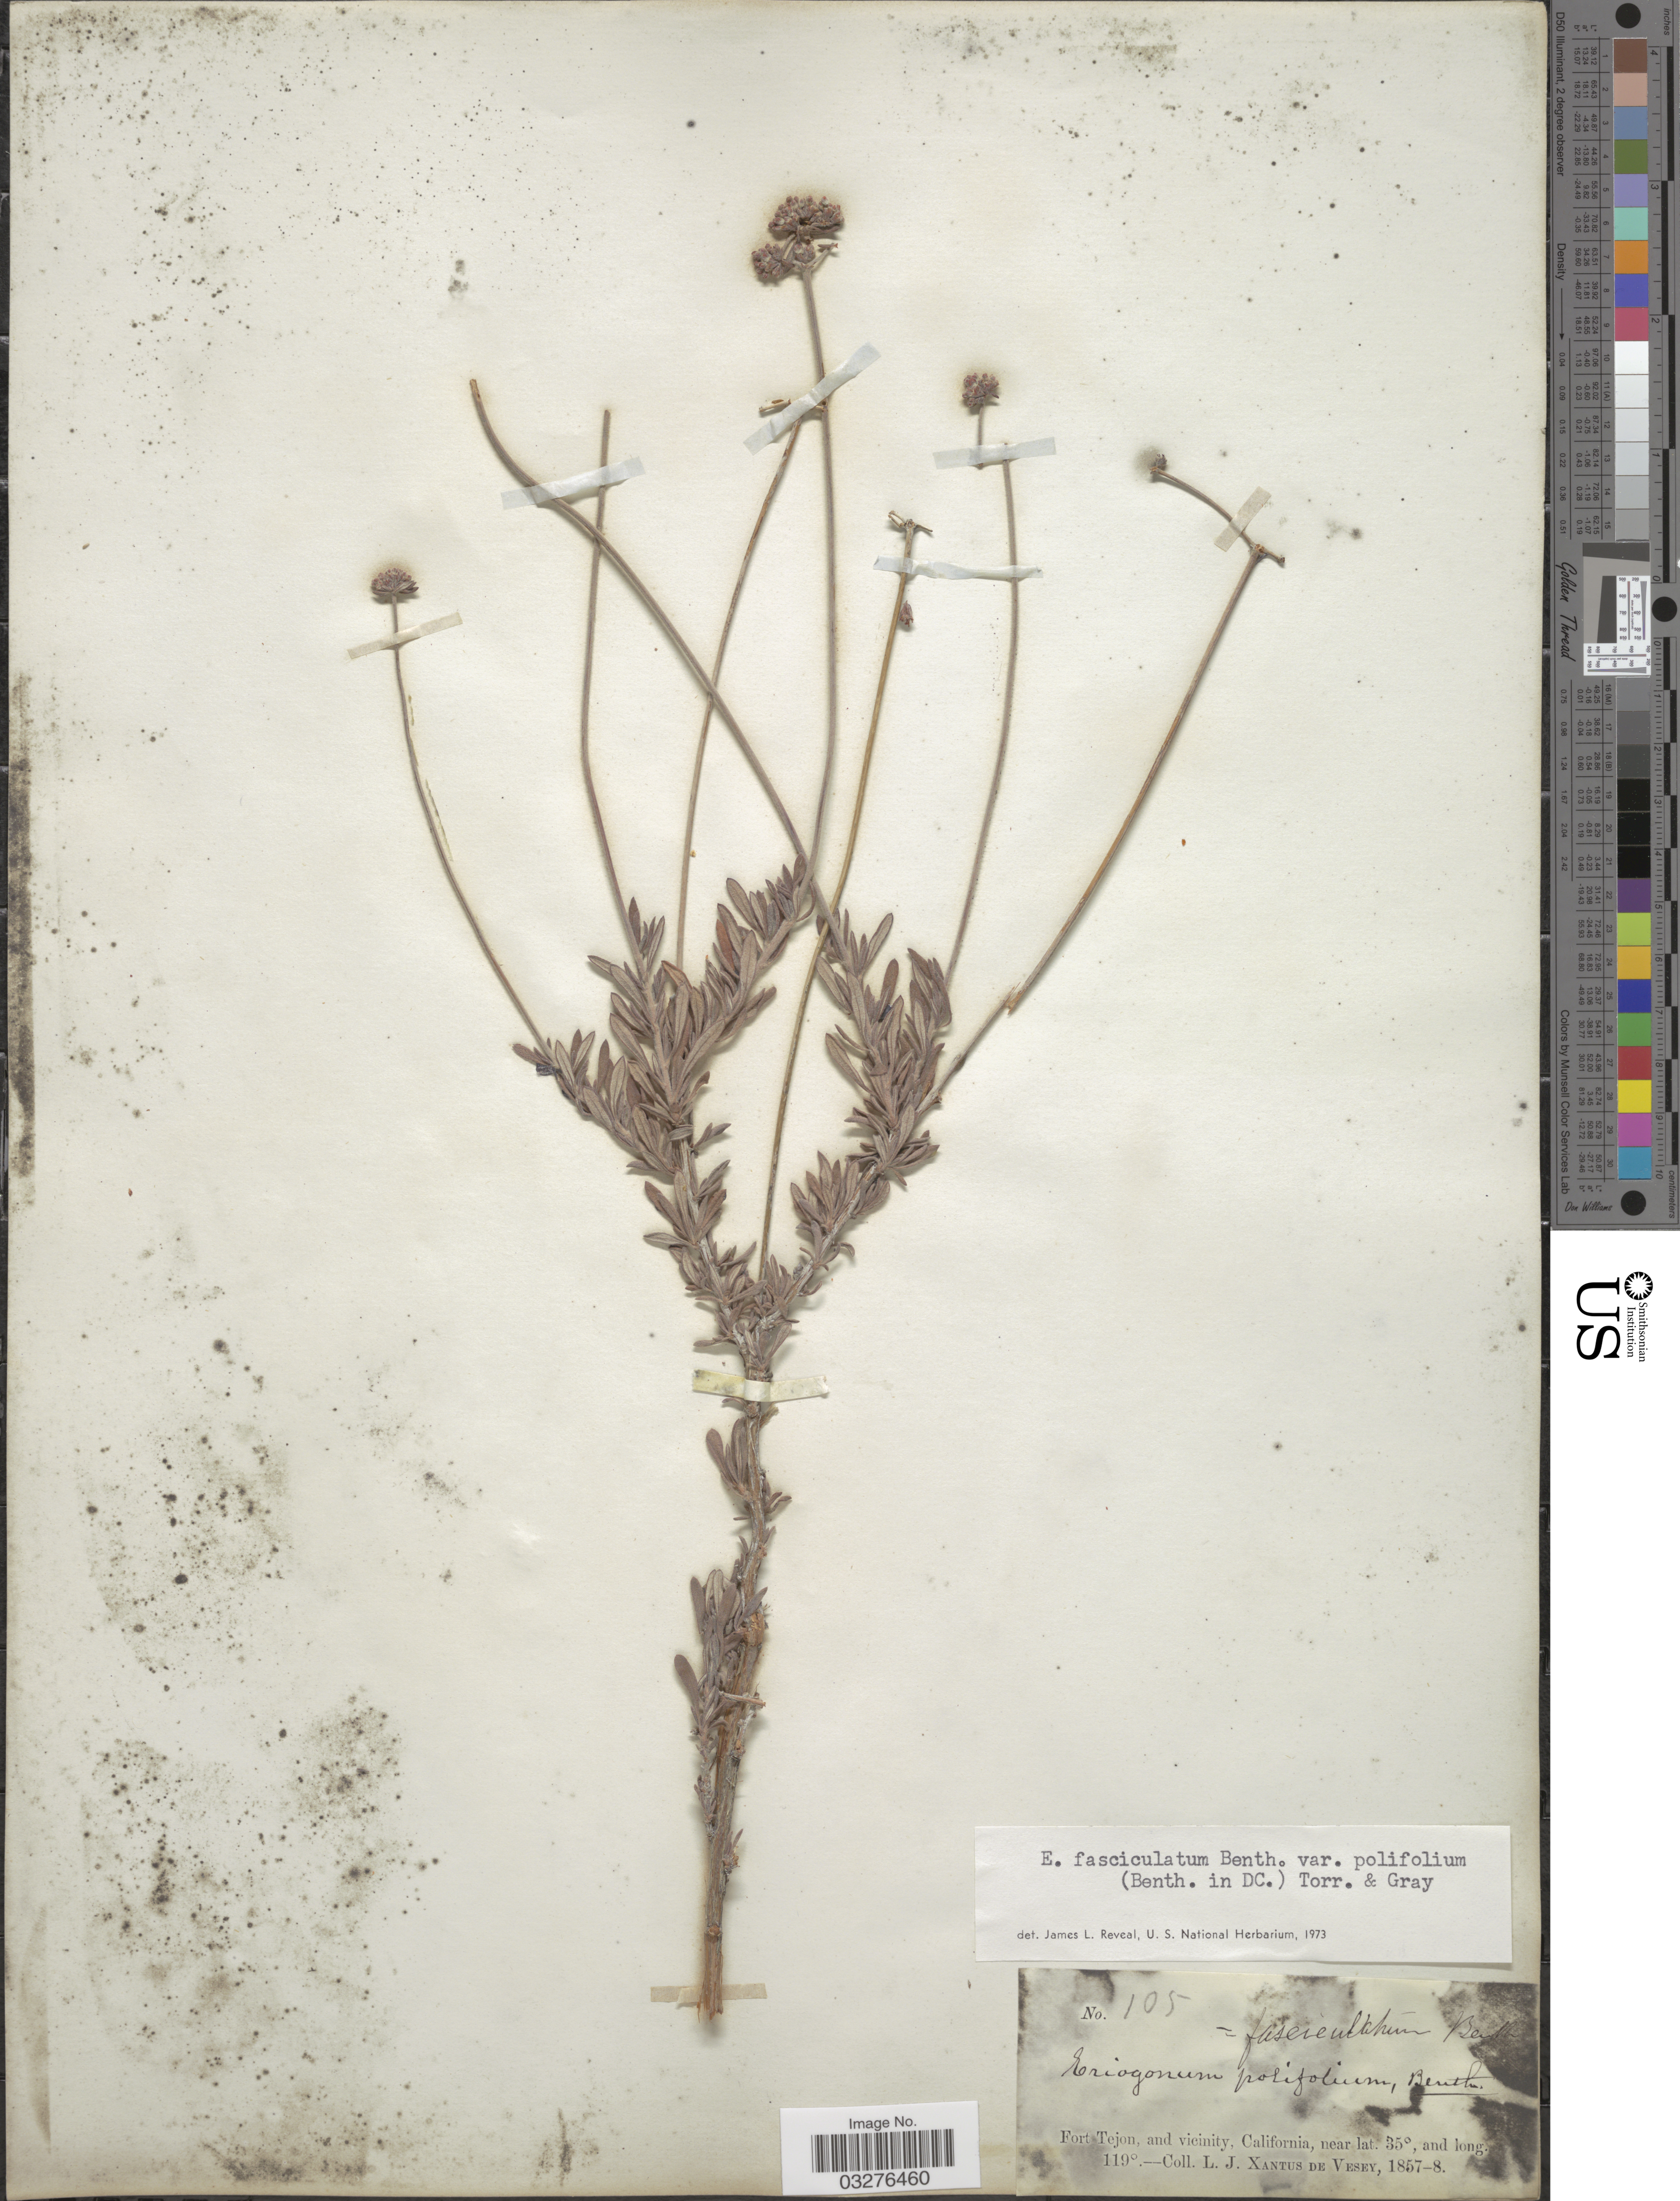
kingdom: Plantae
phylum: Tracheophyta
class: Magnoliopsida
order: Caryophyllales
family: Polygonaceae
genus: Eriogonum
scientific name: Eriogonum fasciculatum var. polifolium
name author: (Benth.) Torr. & A. Gray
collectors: L. Xantus de Vesey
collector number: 105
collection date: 1857/1858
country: United States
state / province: California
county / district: Kern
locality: Fort Tejon, and vicinity.